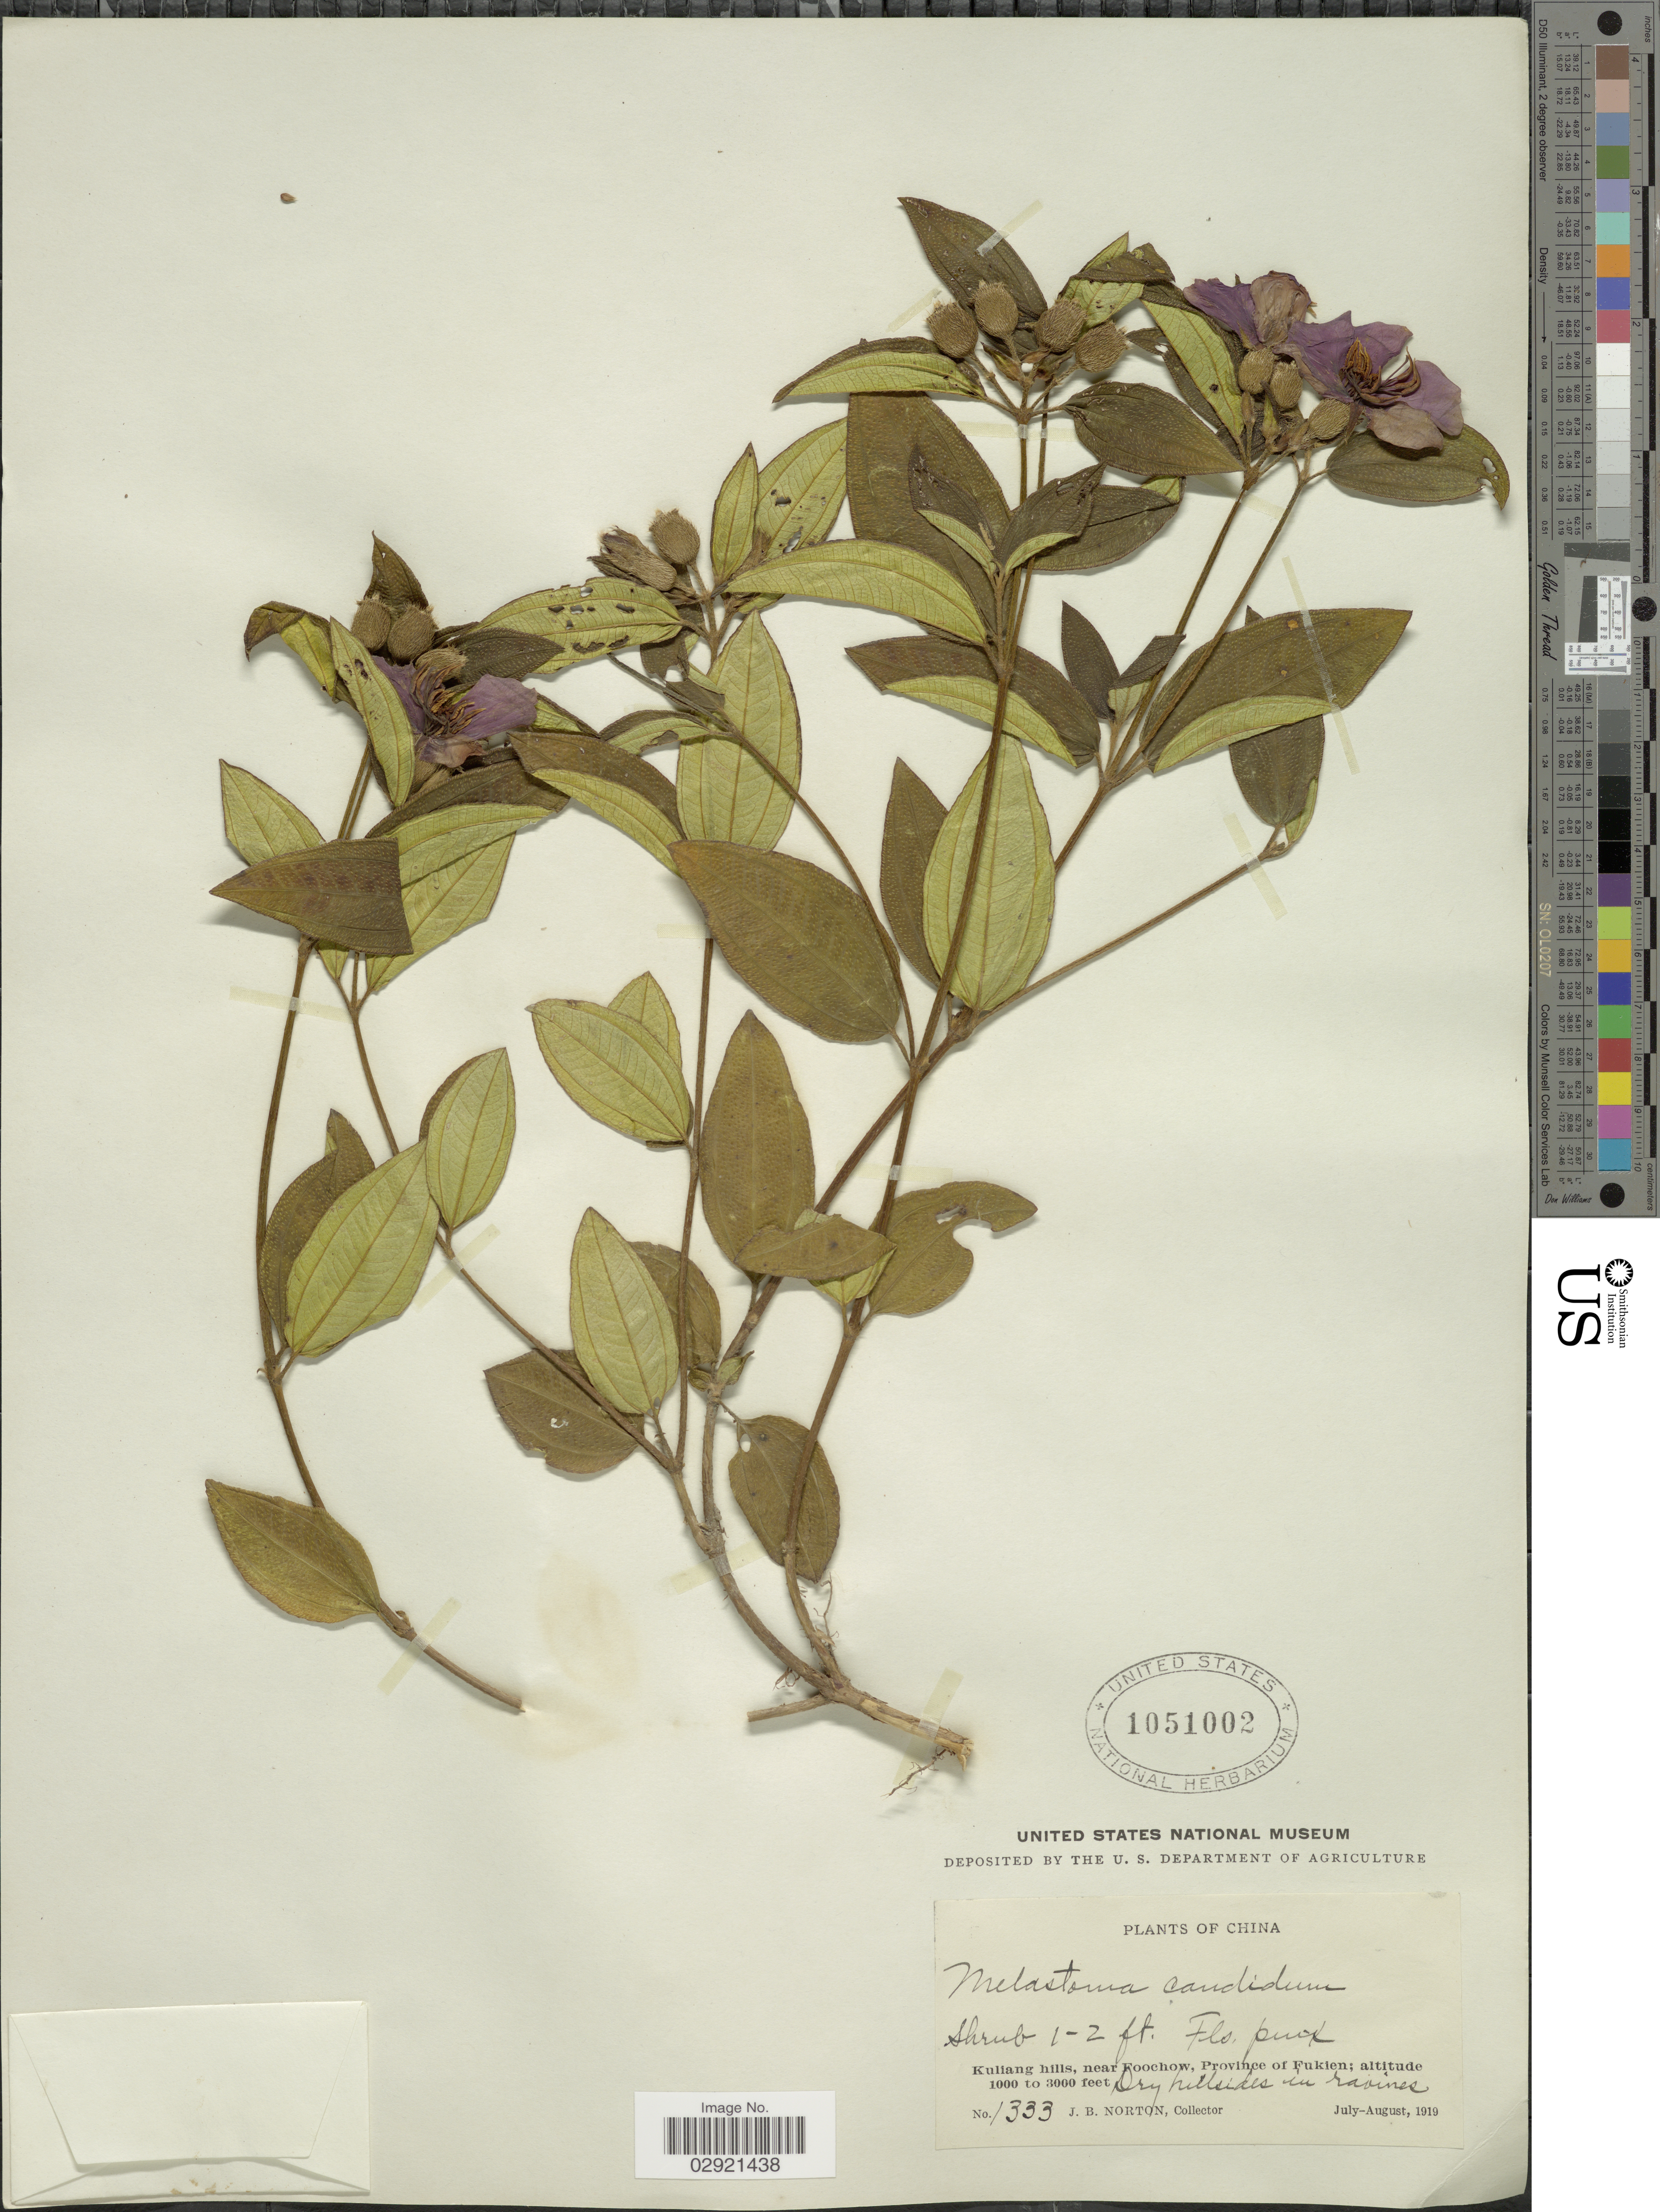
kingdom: Plantae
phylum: Tracheophyta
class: Magnoliopsida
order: Myrtales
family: Melastomataceae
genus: Melastoma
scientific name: Melastoma candidum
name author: D. Don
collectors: J. B. Norton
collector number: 1333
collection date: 1919-07/1919-08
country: China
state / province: Fujian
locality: Kuliang hills, near Foochow, Province of Fukien.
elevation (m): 305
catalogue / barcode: US 1051002